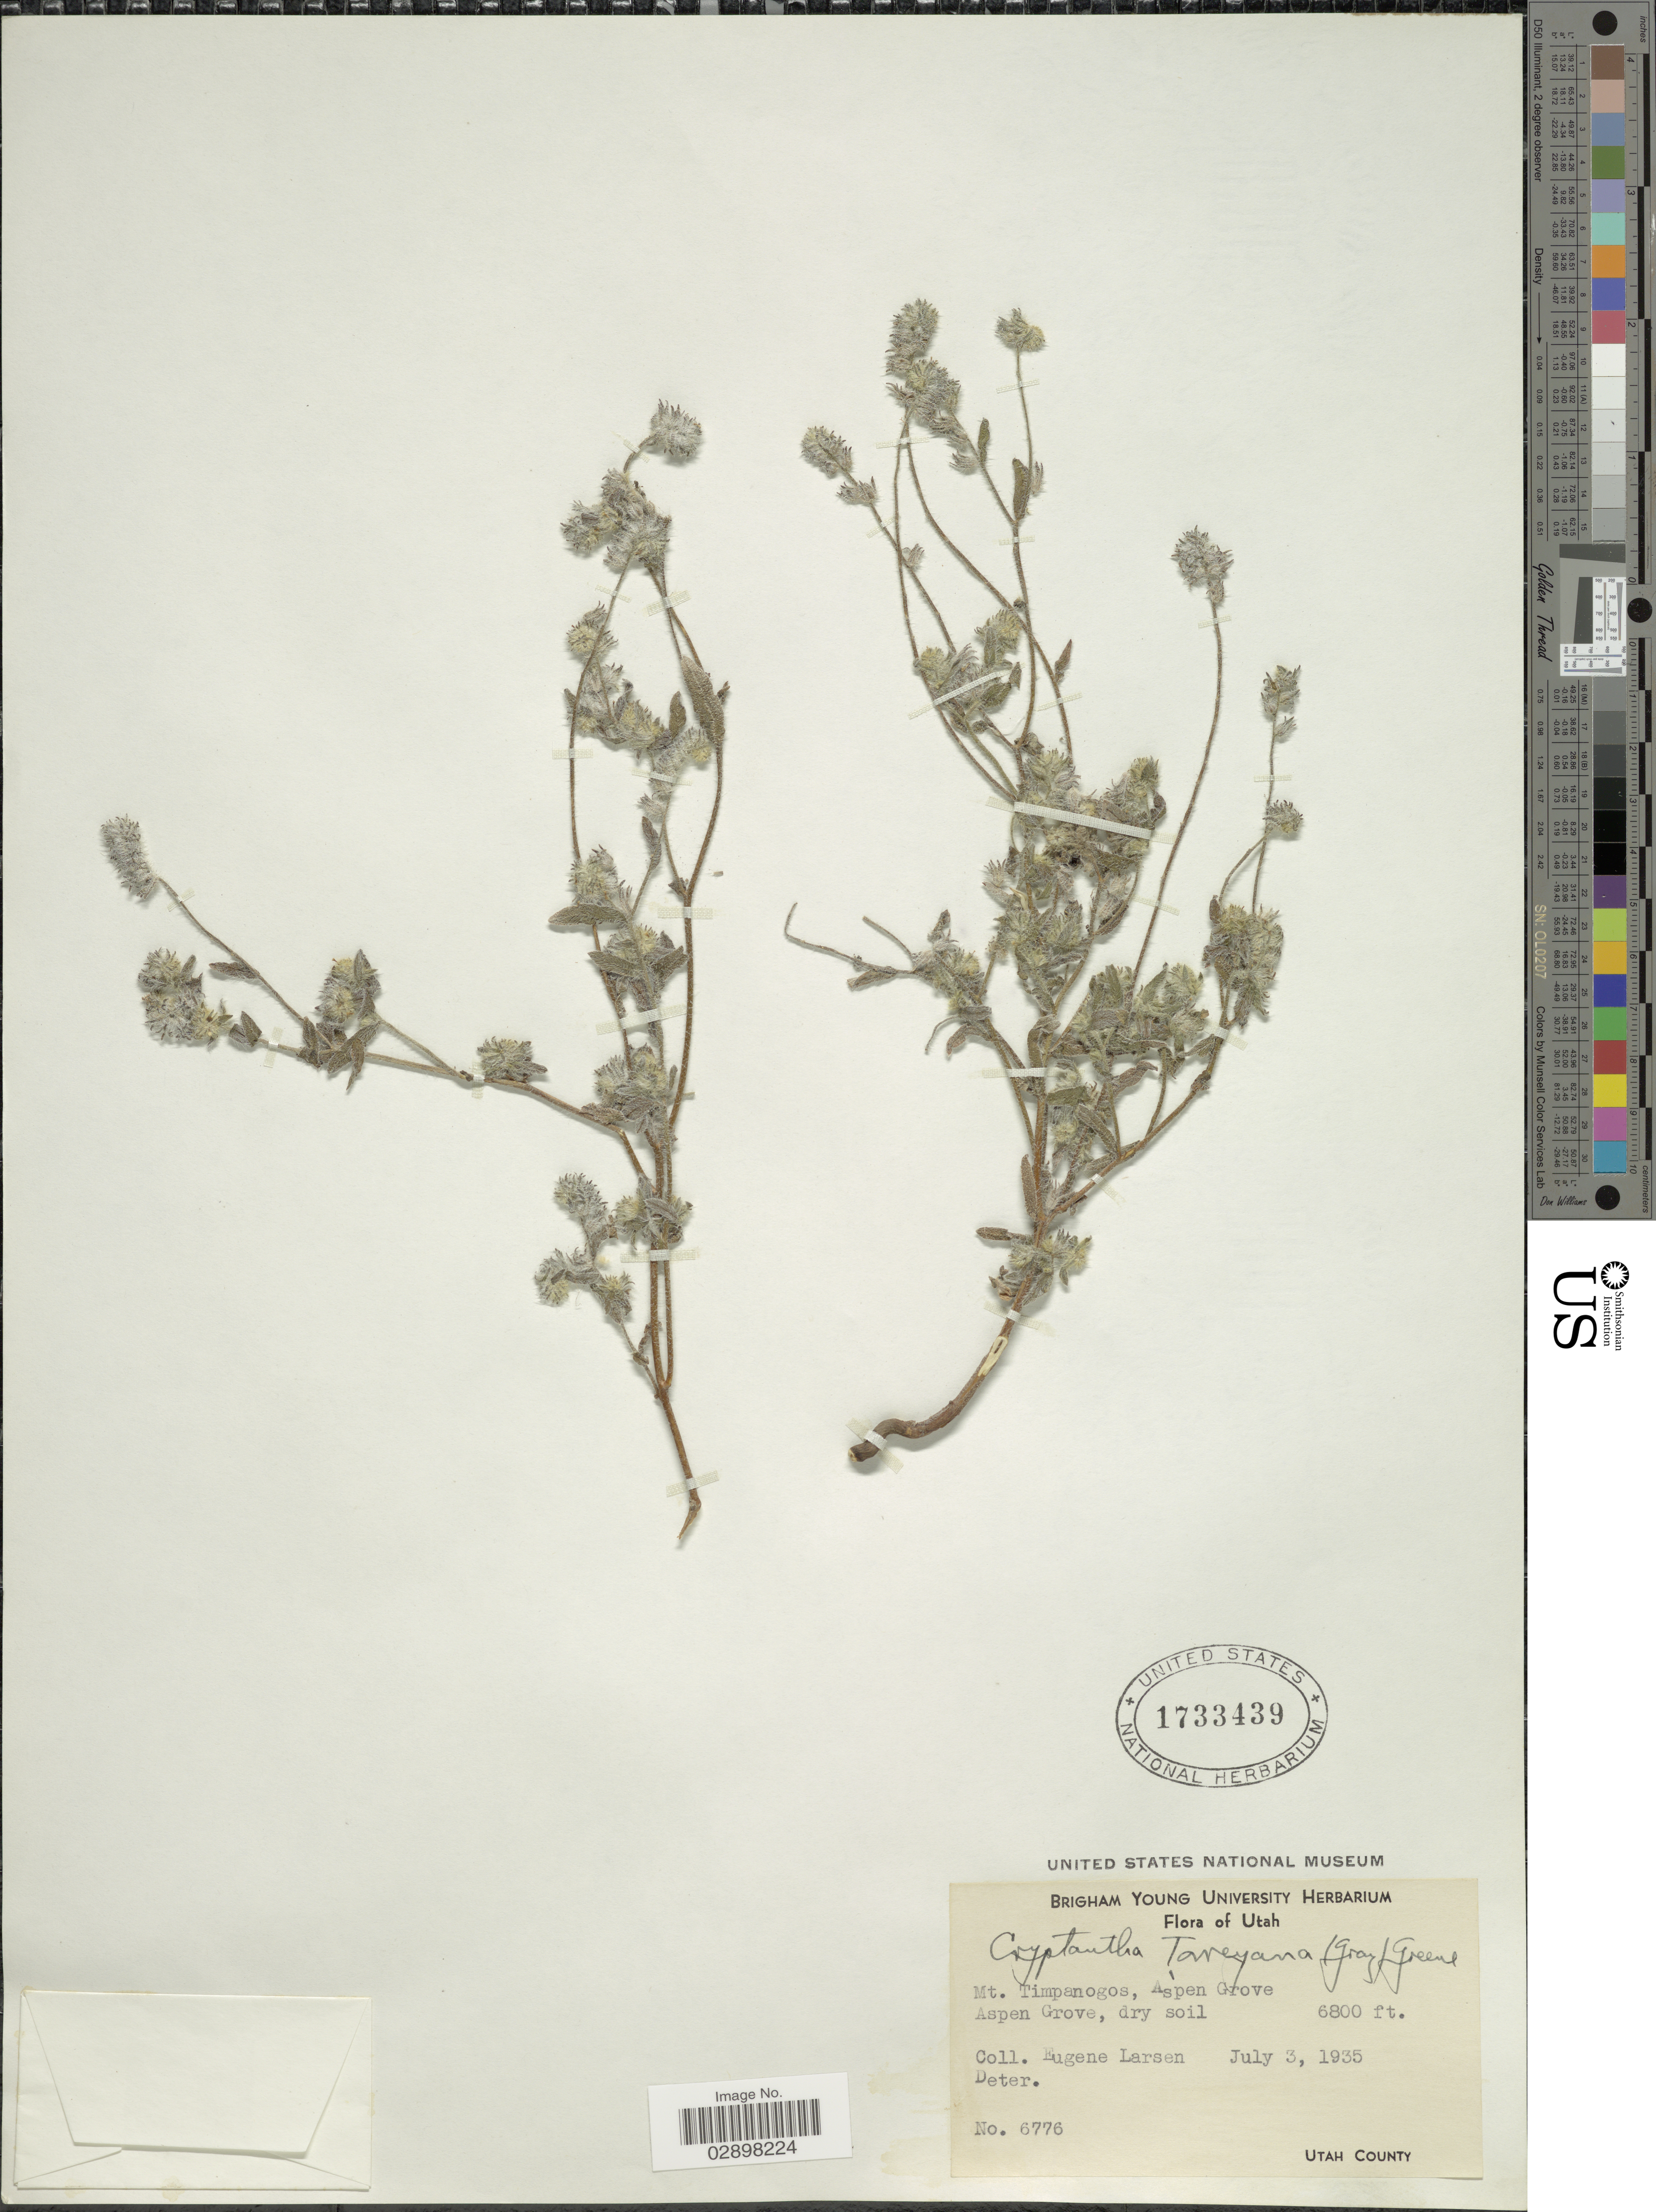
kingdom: Plantae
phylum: Tracheophyta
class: Magnoliopsida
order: Boraginales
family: Boraginaceae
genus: Cryptantha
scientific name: Cryptantha torreyana var. genuina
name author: I.M. Johnst.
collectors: E. Larsen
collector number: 6776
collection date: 1935-07-03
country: United States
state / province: Utah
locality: Mt. Timpanogos, Aspen Grove.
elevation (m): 2073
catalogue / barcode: US 1733439